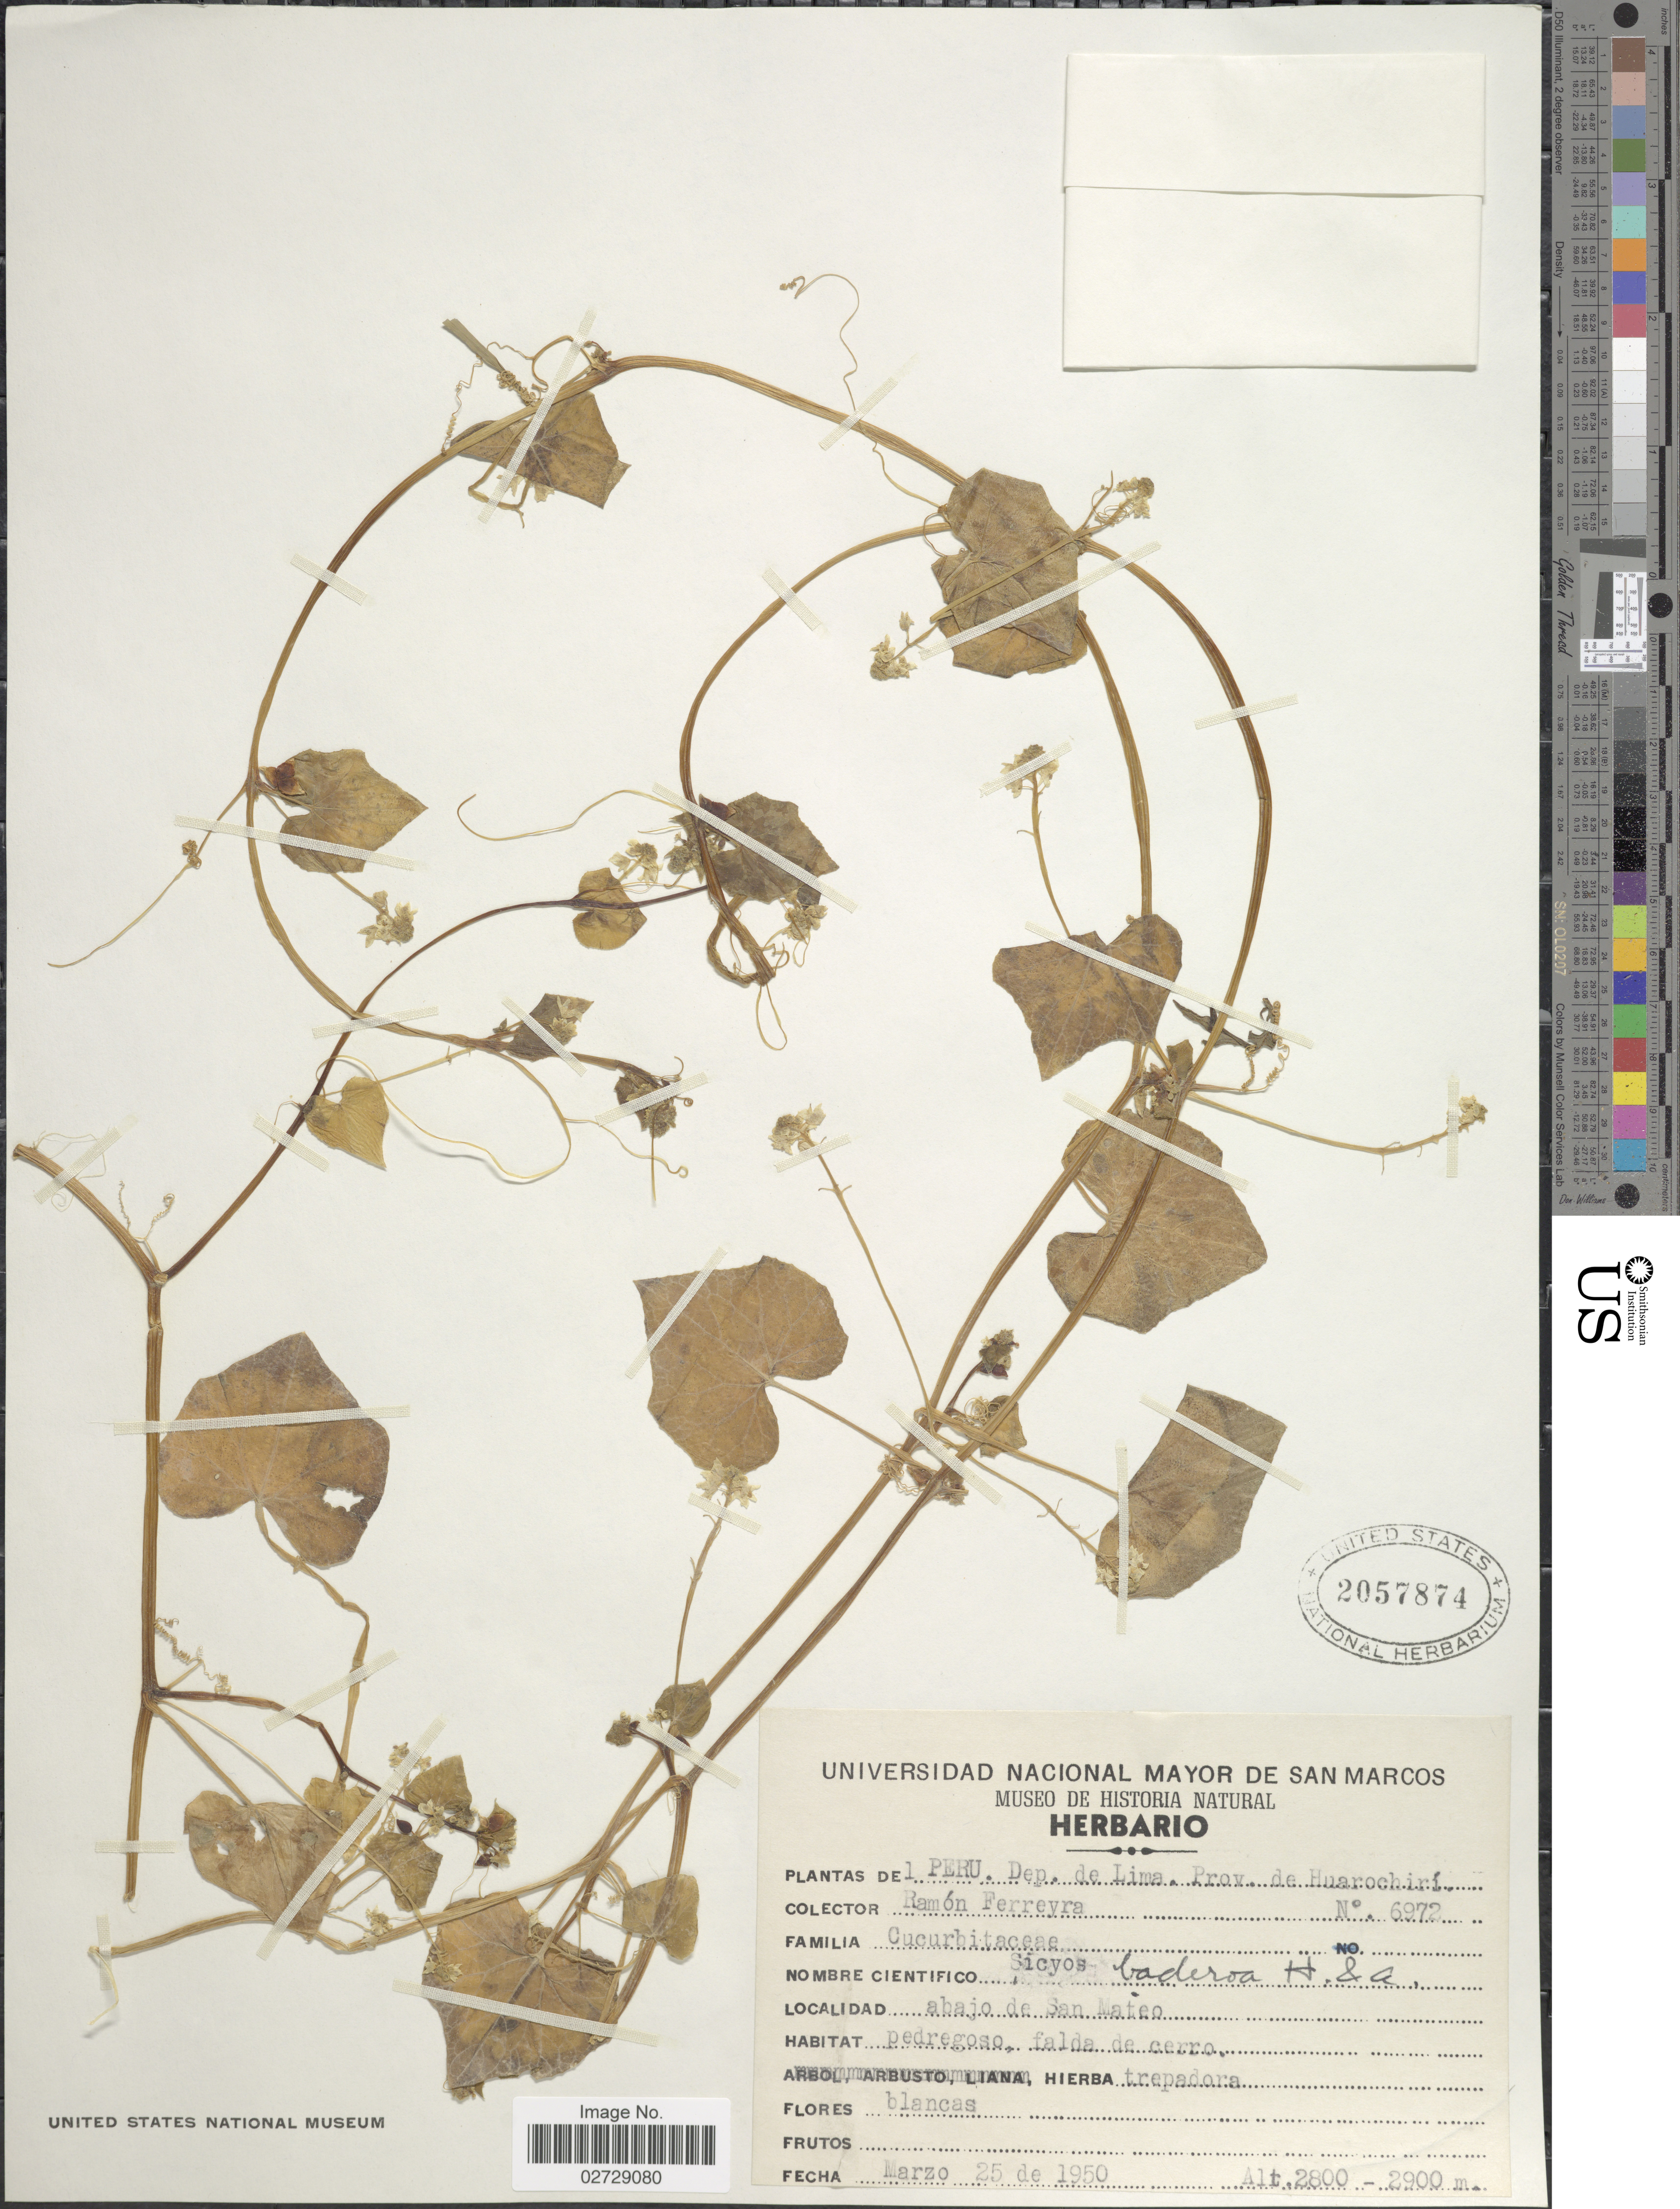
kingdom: Plantae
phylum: Tracheophyta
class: Magnoliopsida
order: Cucurbitales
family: Cucurbitaceae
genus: Sicyos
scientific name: Sicyos baderoa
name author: Hook. & Arn.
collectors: R. A. Ferreyra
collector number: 6972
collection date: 1950-03-25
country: Peru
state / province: Lima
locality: Dep. de Lima Prov. de Huarochirí, abajo de San Mateo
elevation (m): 2800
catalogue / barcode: US 2057874